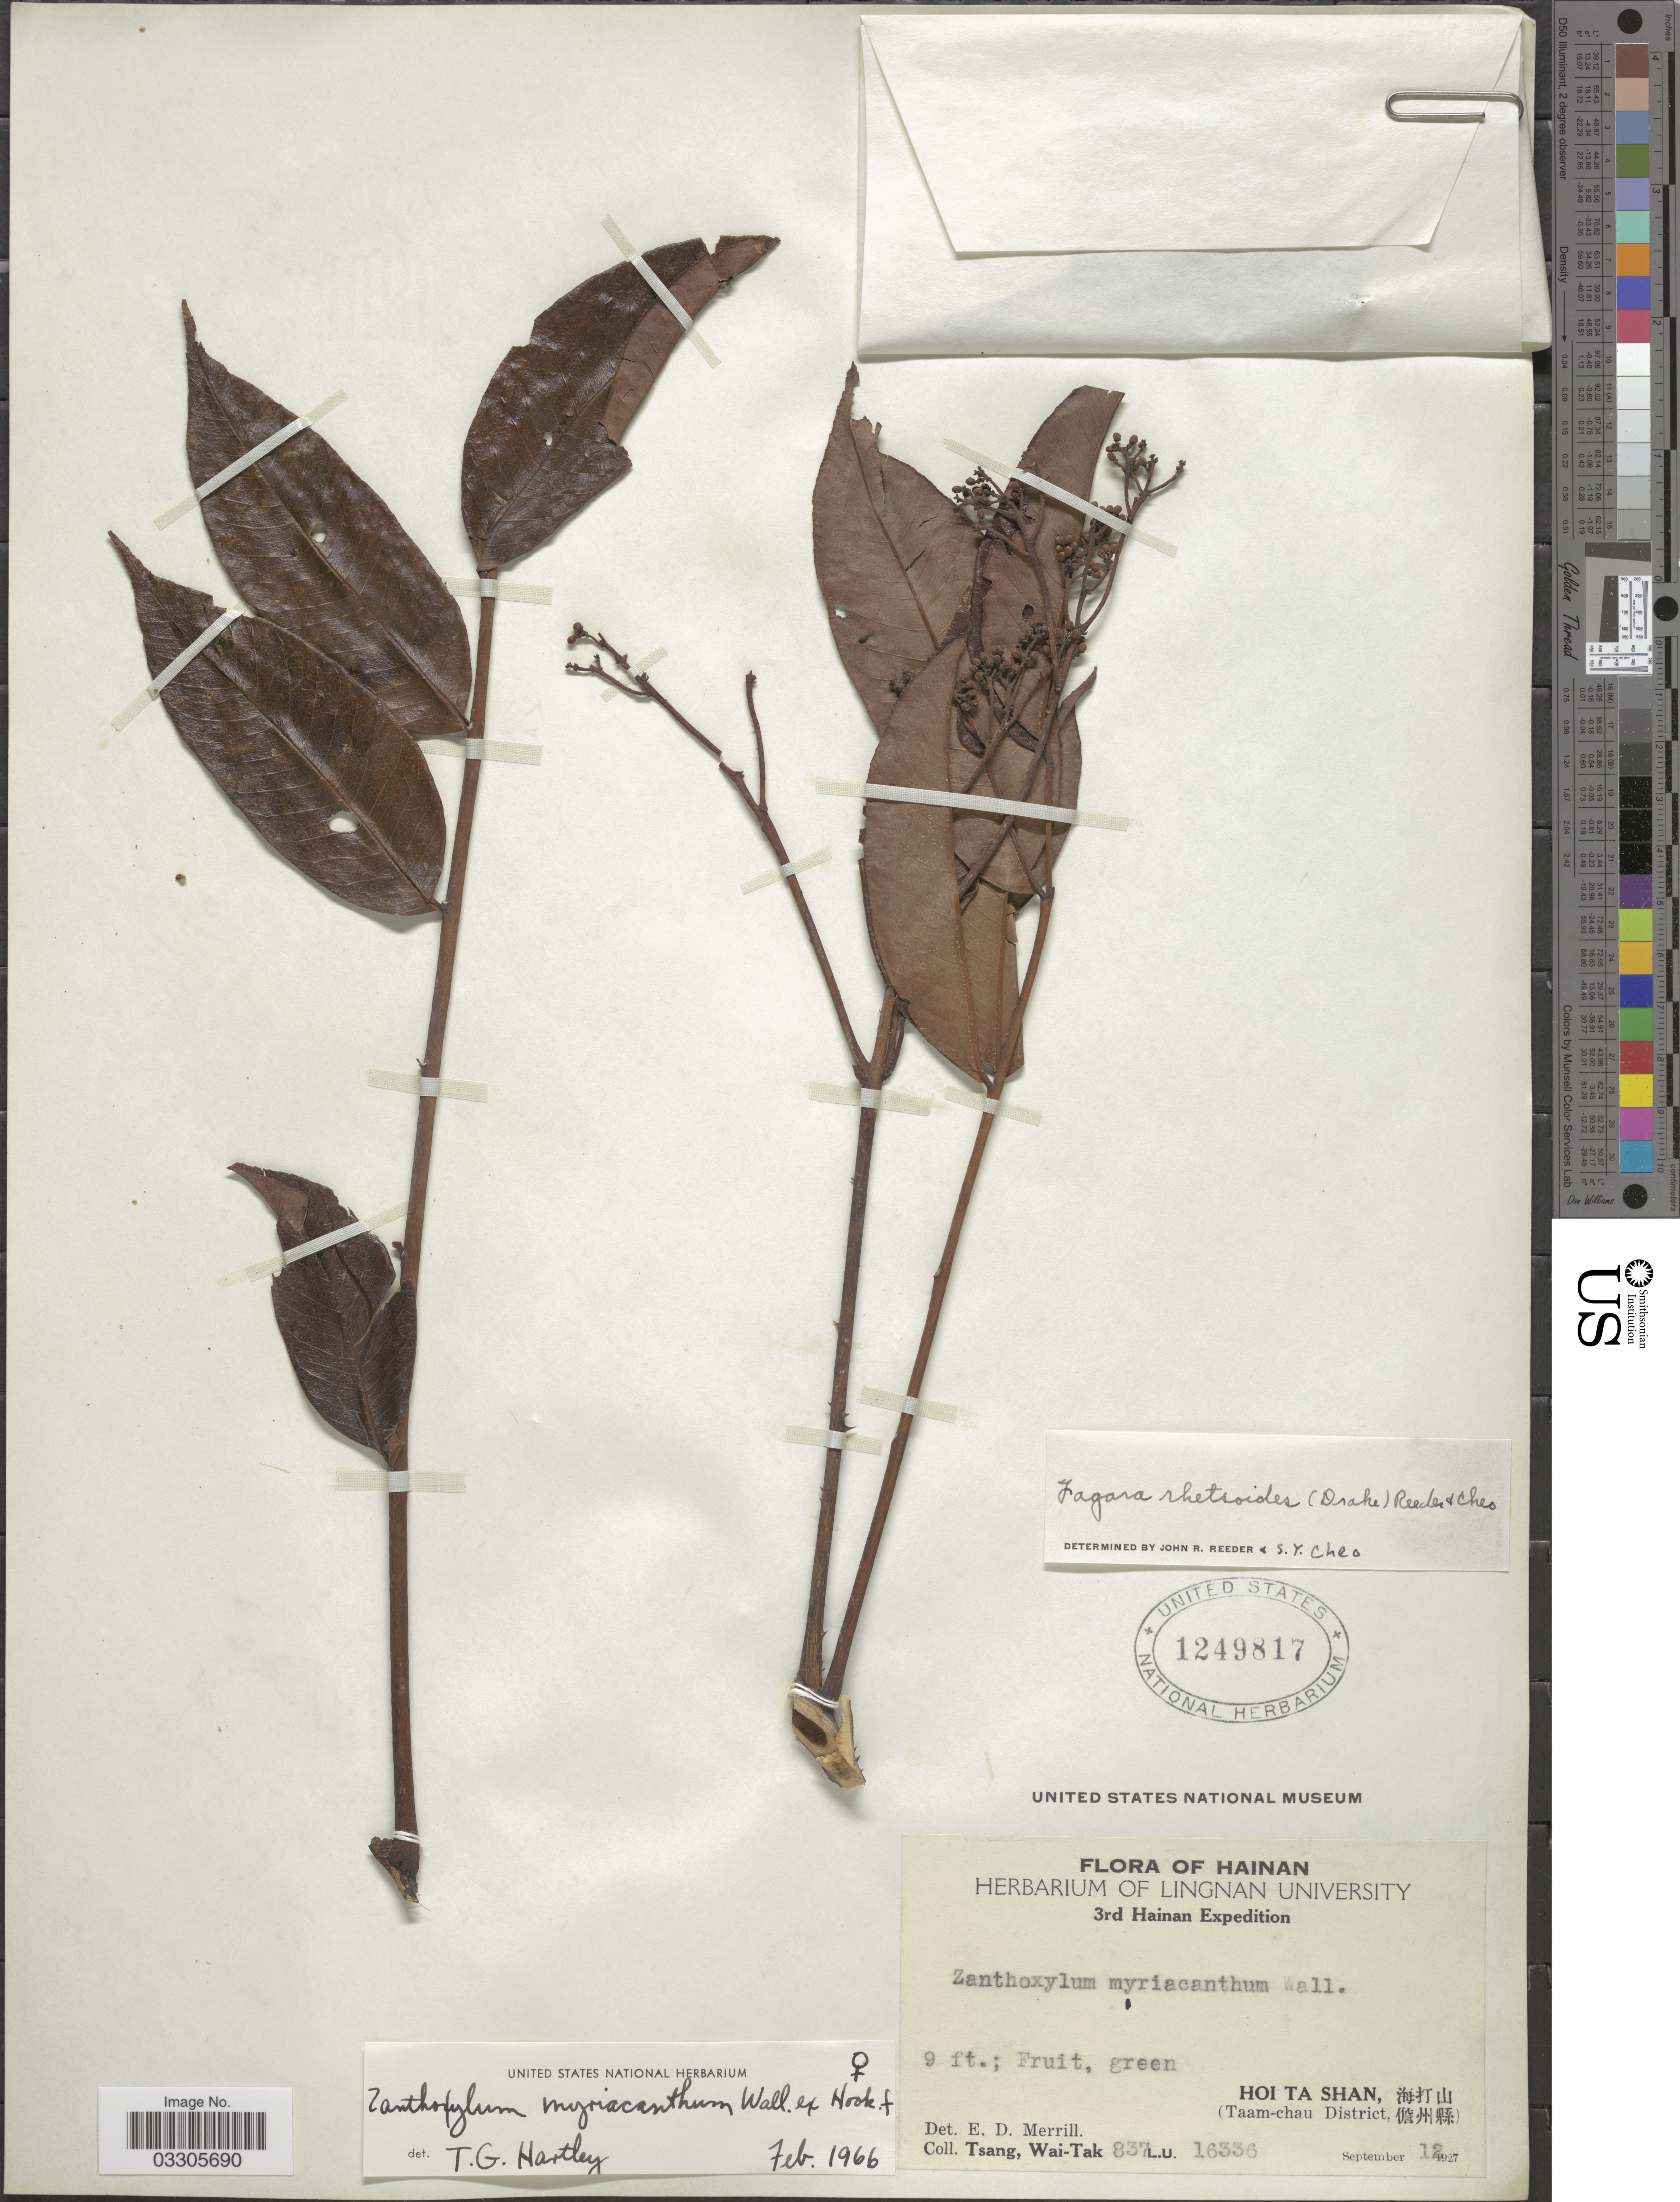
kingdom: Plantae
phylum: Tracheophyta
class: Magnoliopsida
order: Sapindales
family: Rutaceae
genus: Zanthoxylum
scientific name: Zanthoxylum myriacanthum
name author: Wall.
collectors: W. T. Tsang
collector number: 837/L.U.16336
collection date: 1927-09-12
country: China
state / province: Hainan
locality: Taam-chau District.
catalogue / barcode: US 1249817